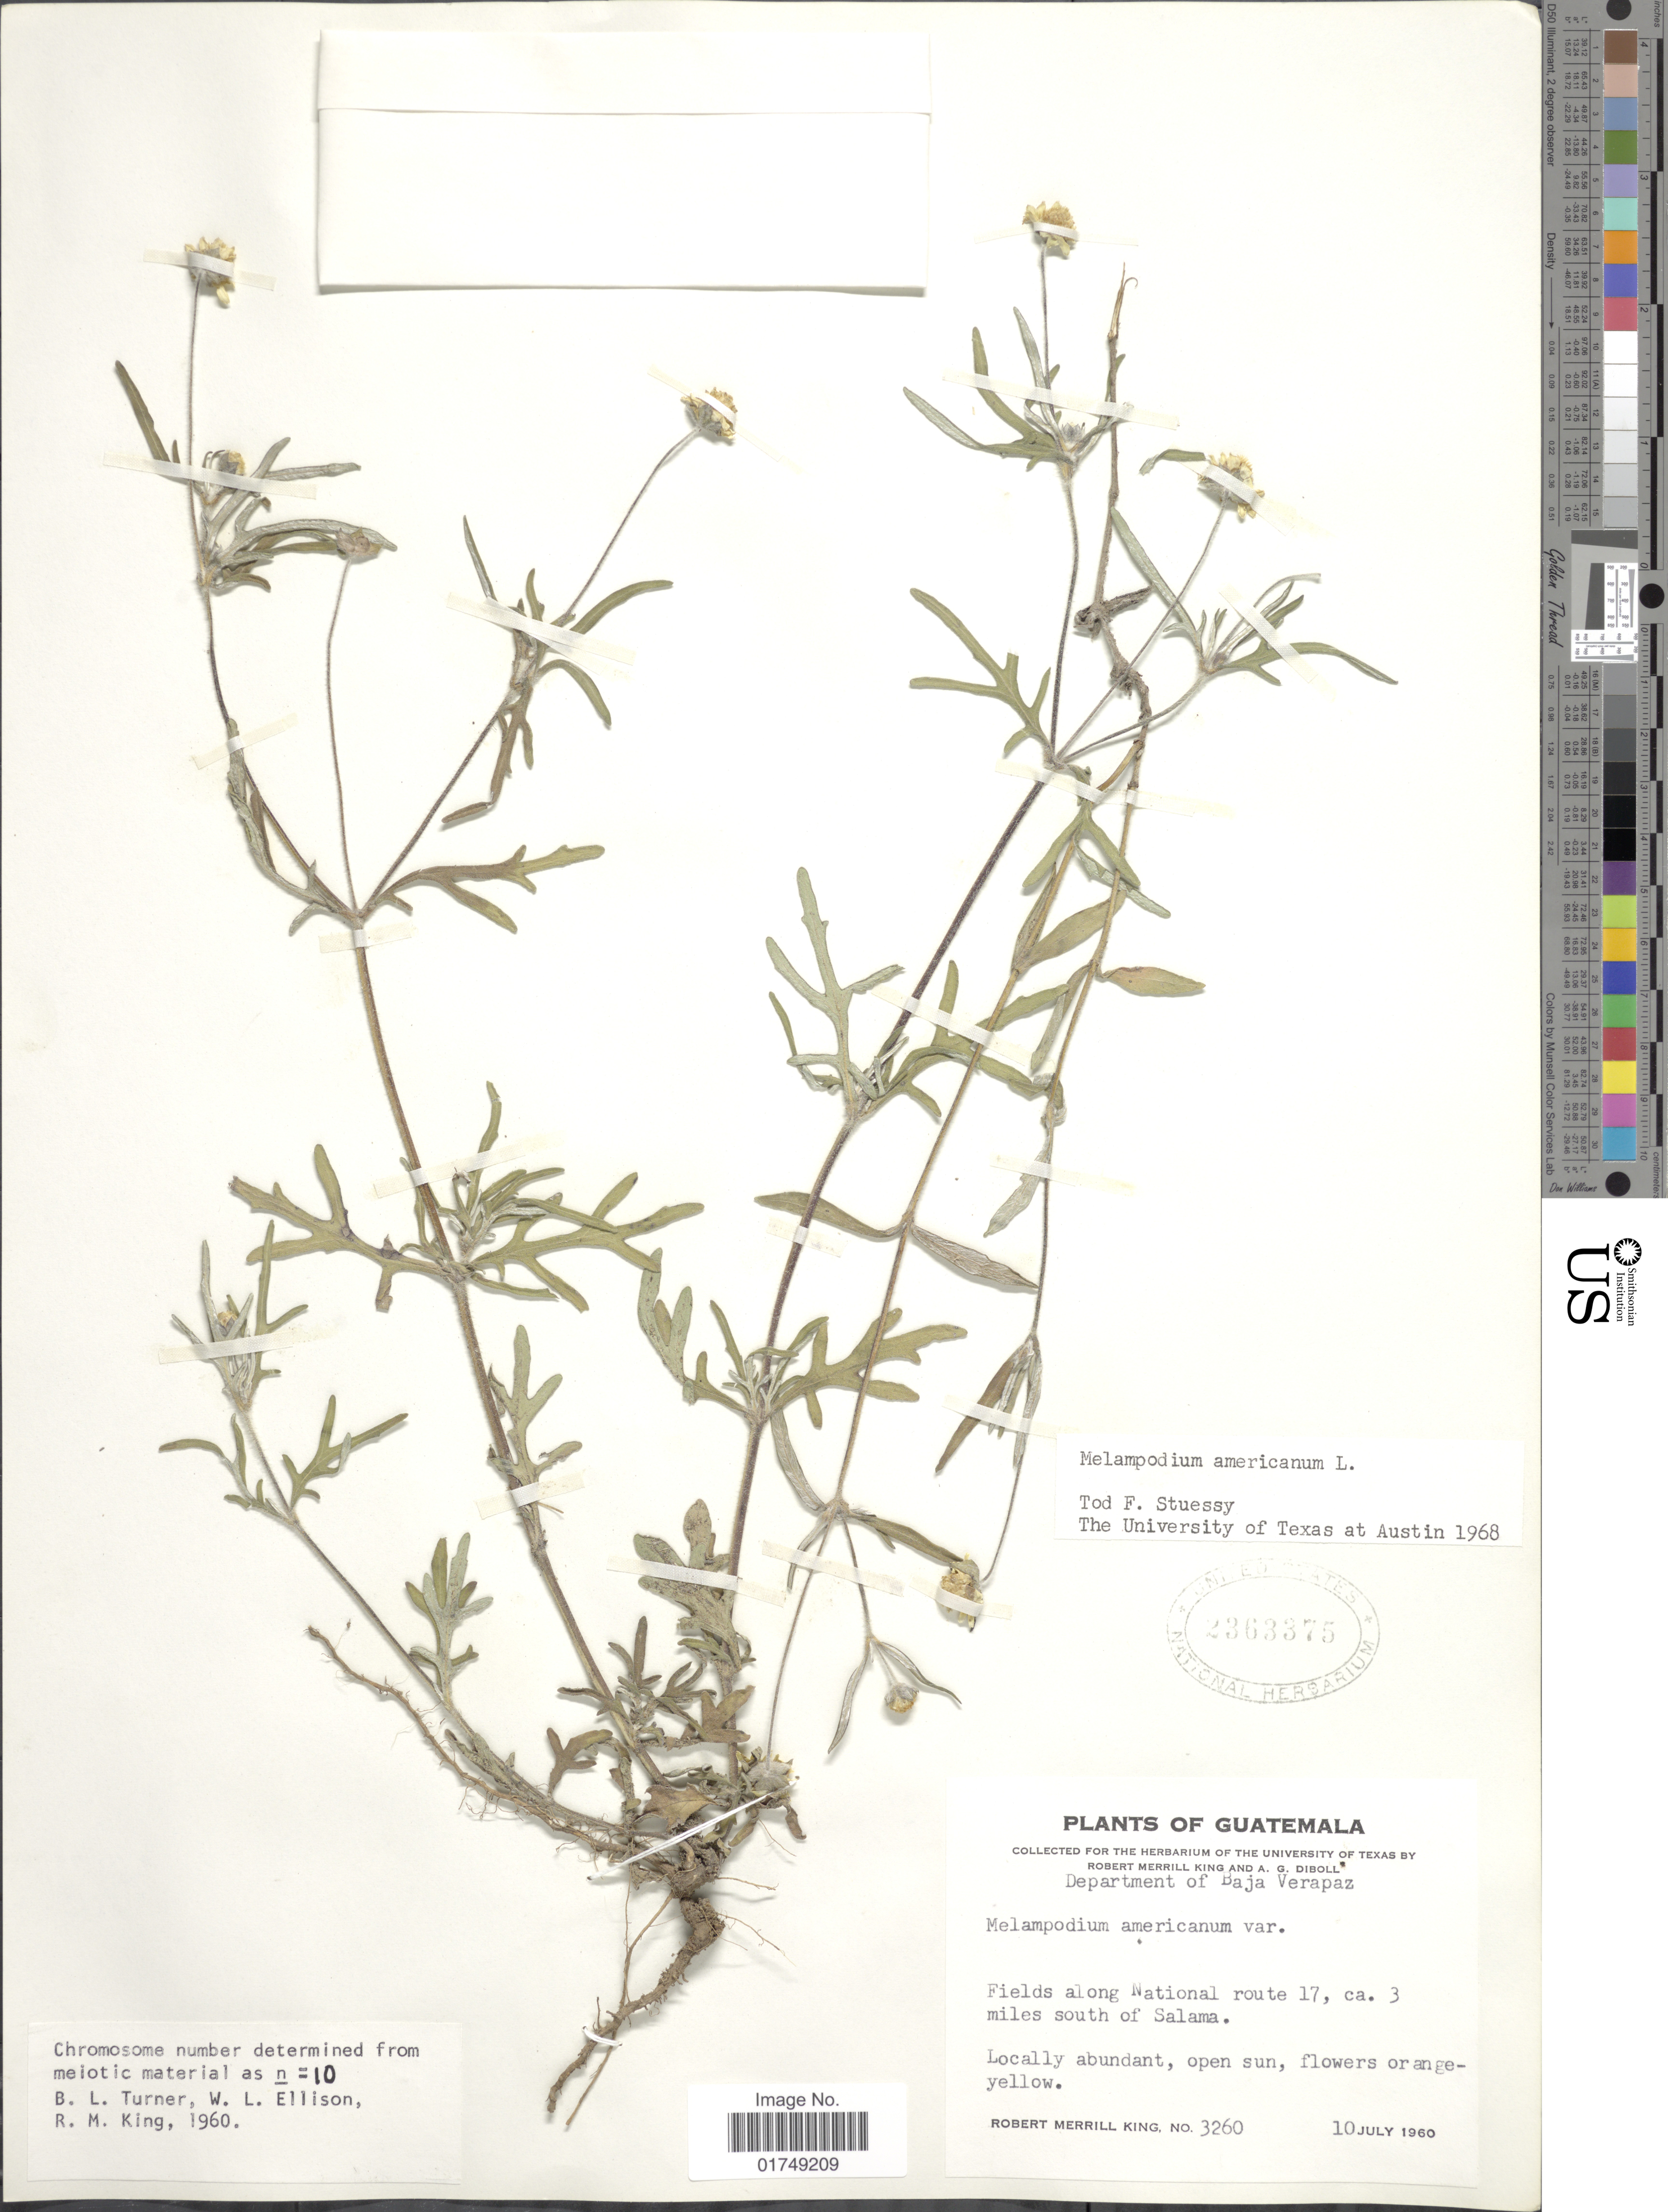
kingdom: Plantae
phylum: Tracheophyta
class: Magnoliopsida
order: Asterales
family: Asteraceae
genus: Melampodium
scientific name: Melampodium americanum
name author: L.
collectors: R. M. King & A. Diboll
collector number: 3260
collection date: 1960-07-10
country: Guatemala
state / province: Baja Verapaz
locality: Fields along National route 17, ca 3 miles south of Salama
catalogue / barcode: US 2363375